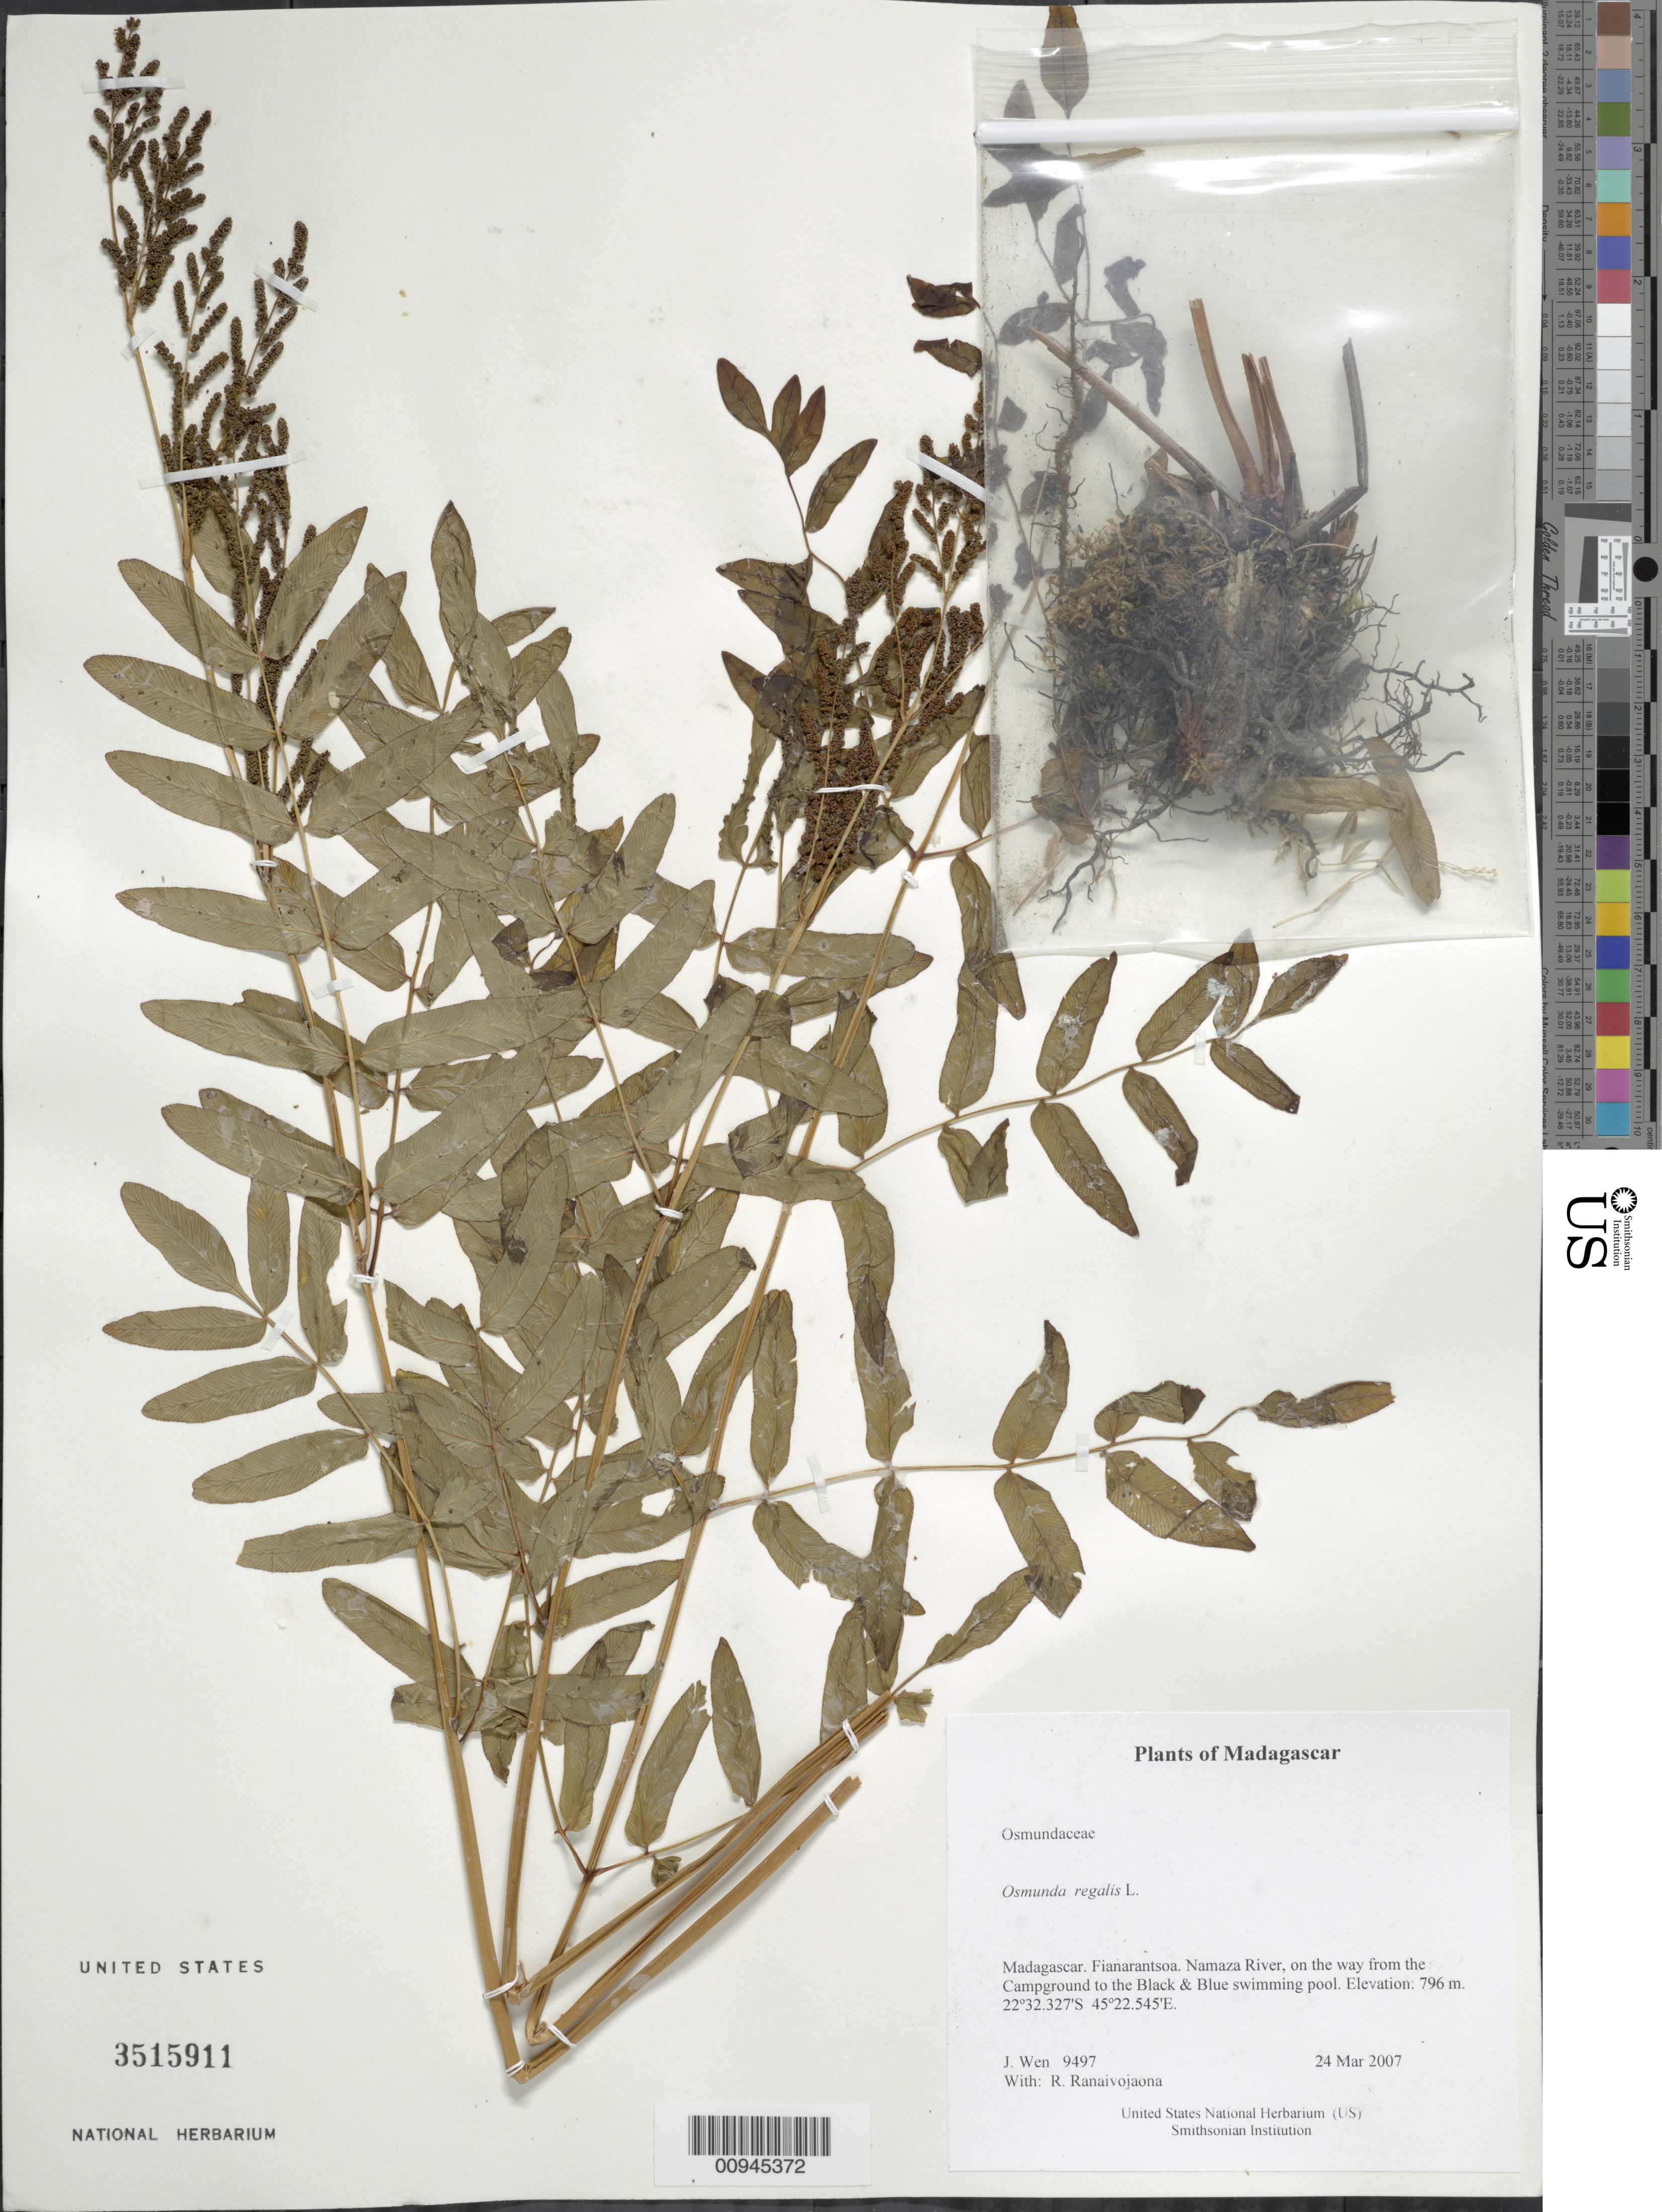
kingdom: Plantae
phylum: Tracheophyta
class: Polypodiopsida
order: Osmundales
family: Osmundaceae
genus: Osmunda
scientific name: Osmunda regalis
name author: L.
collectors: J. Wen & R. Ranaivojaona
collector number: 9497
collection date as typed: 24 Mar 2007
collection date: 2007-03-24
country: Madagascar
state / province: Ihorombe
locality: Namaza River, on the way from the Campground to the Black & Blue swimming pool.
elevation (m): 796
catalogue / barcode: US 3515911